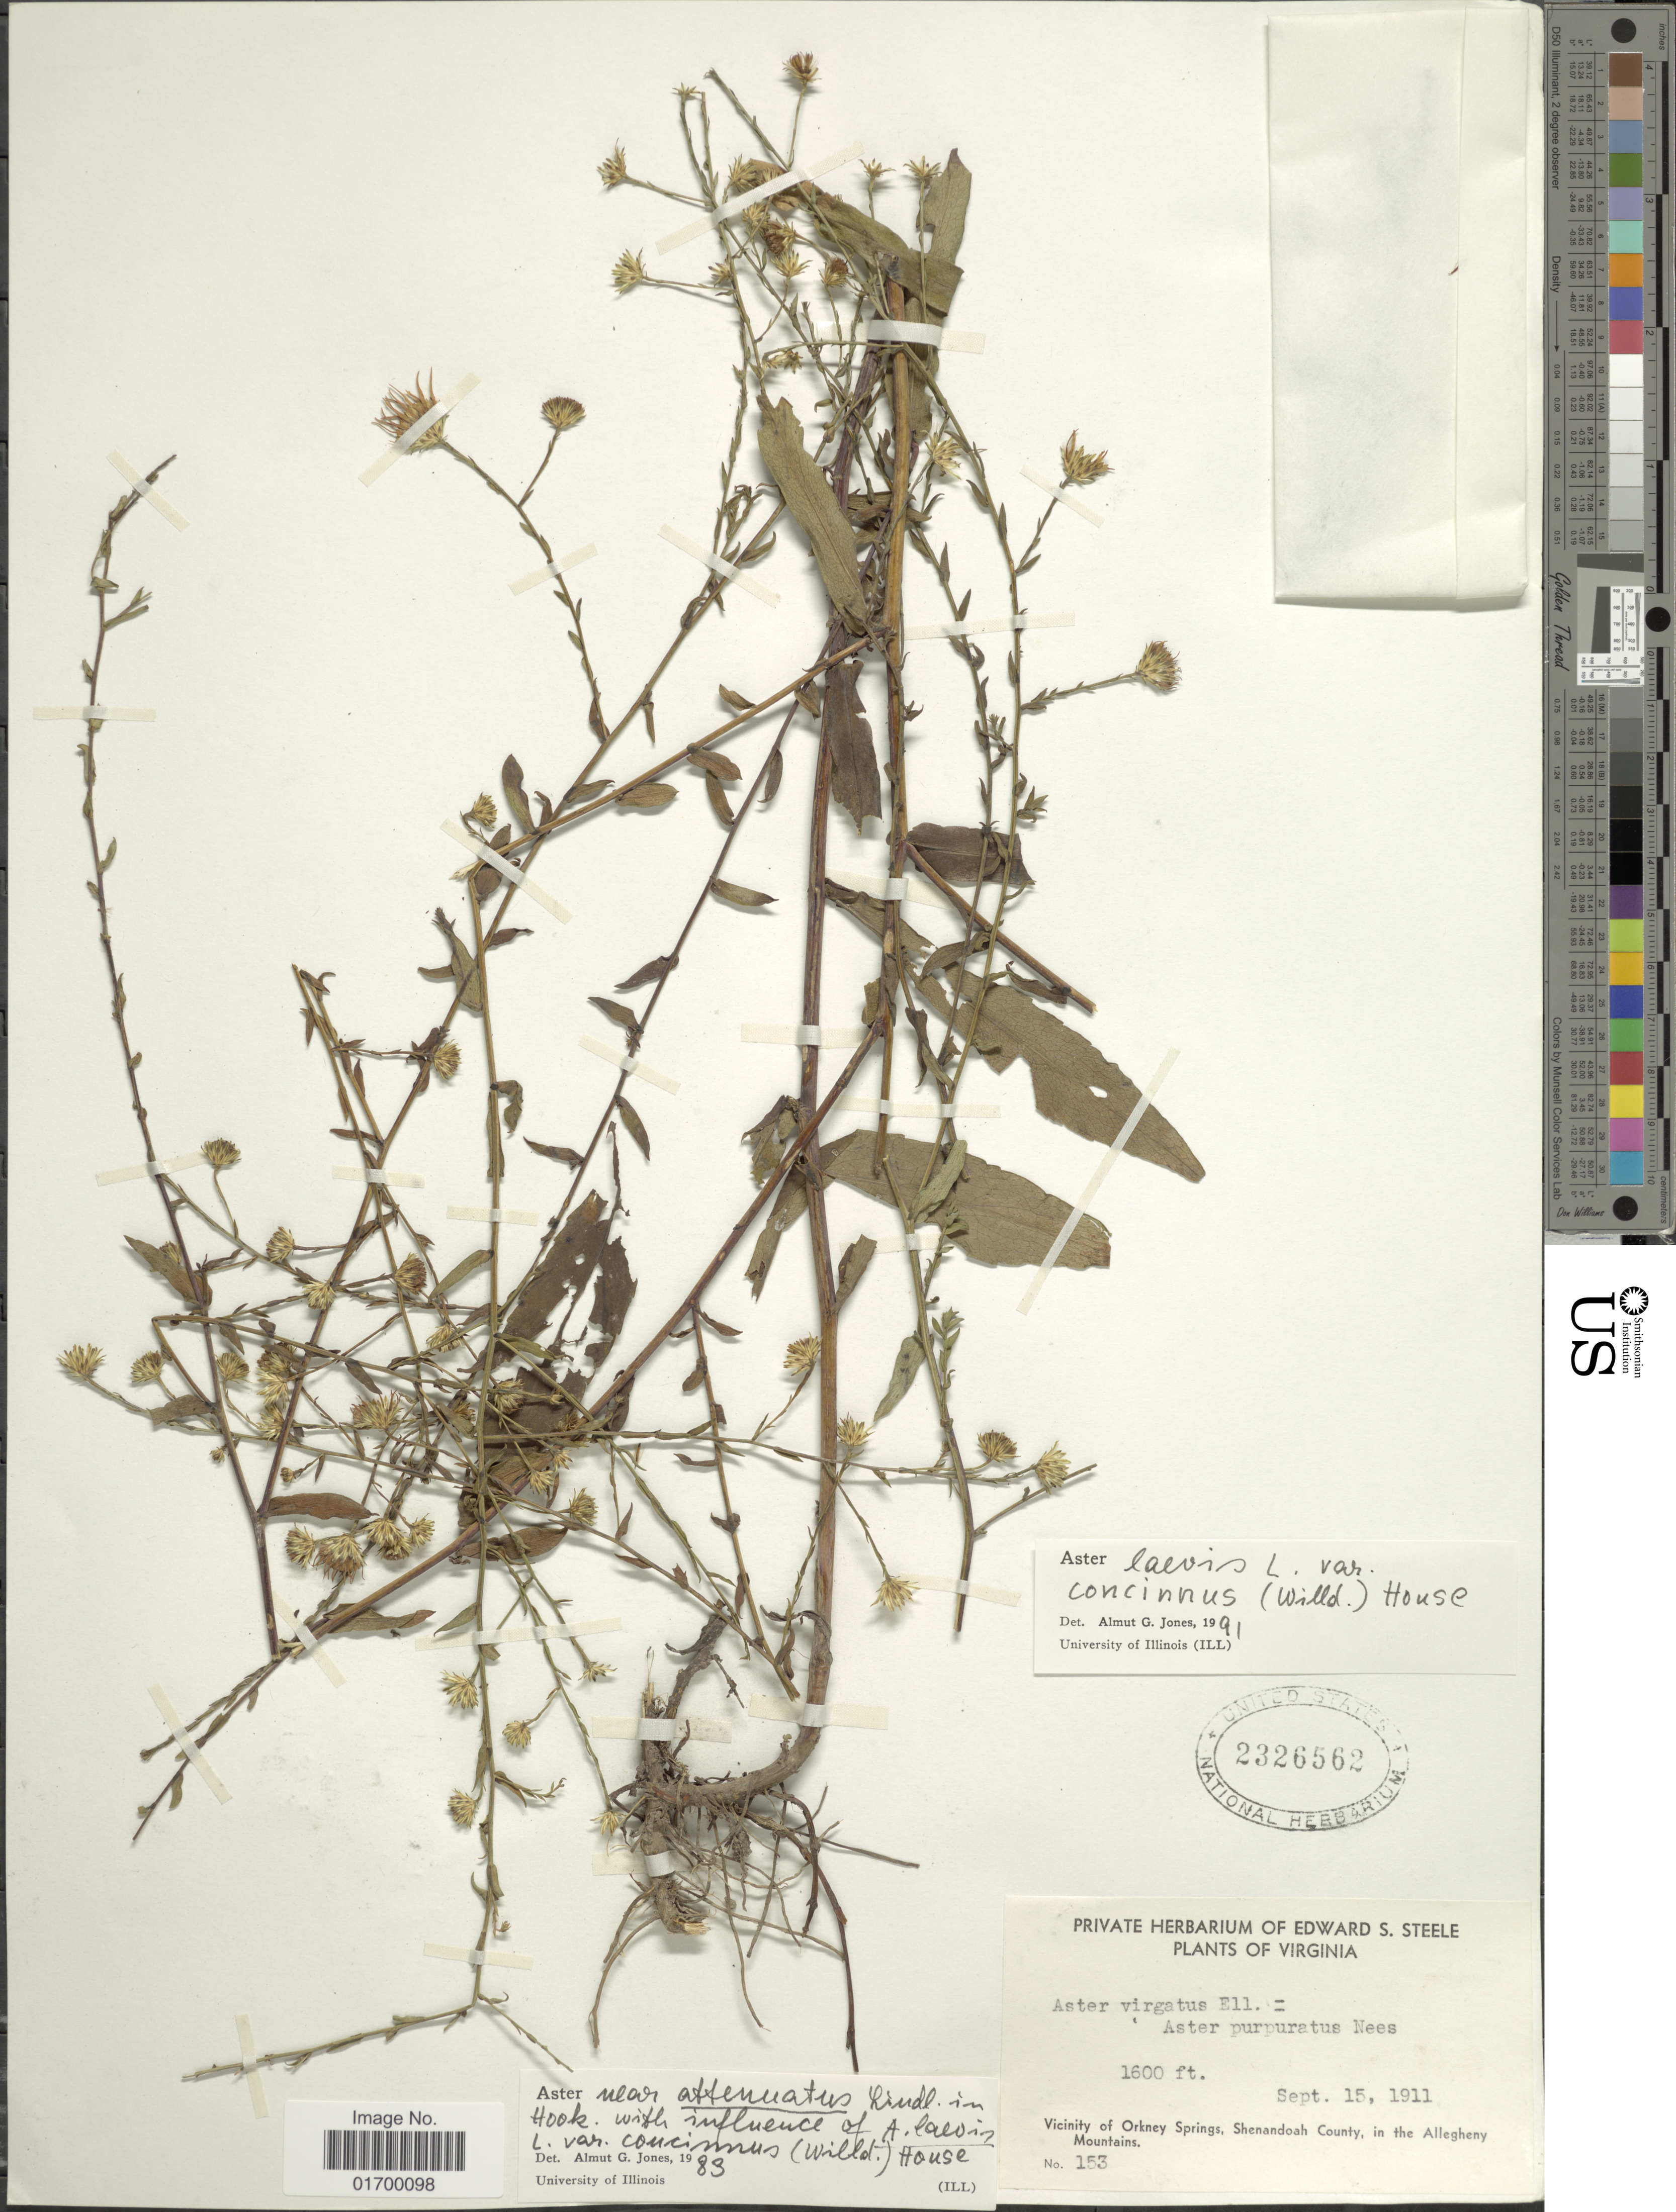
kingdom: Plantae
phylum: Tracheophyta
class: Magnoliopsida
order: Asterales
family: Asteraceae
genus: Symphyotrichum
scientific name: Symphyotrichum laeve var. concinnum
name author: (Willd.) G.L. Nesom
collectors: ex herb. Edward S. Steele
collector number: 153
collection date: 1911-09-15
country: United States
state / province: Virginia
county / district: Shenandoah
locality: Vicinity of Orkney Springs, Shenandoah County, in the Allegheny Mountains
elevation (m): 488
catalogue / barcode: US 2326562